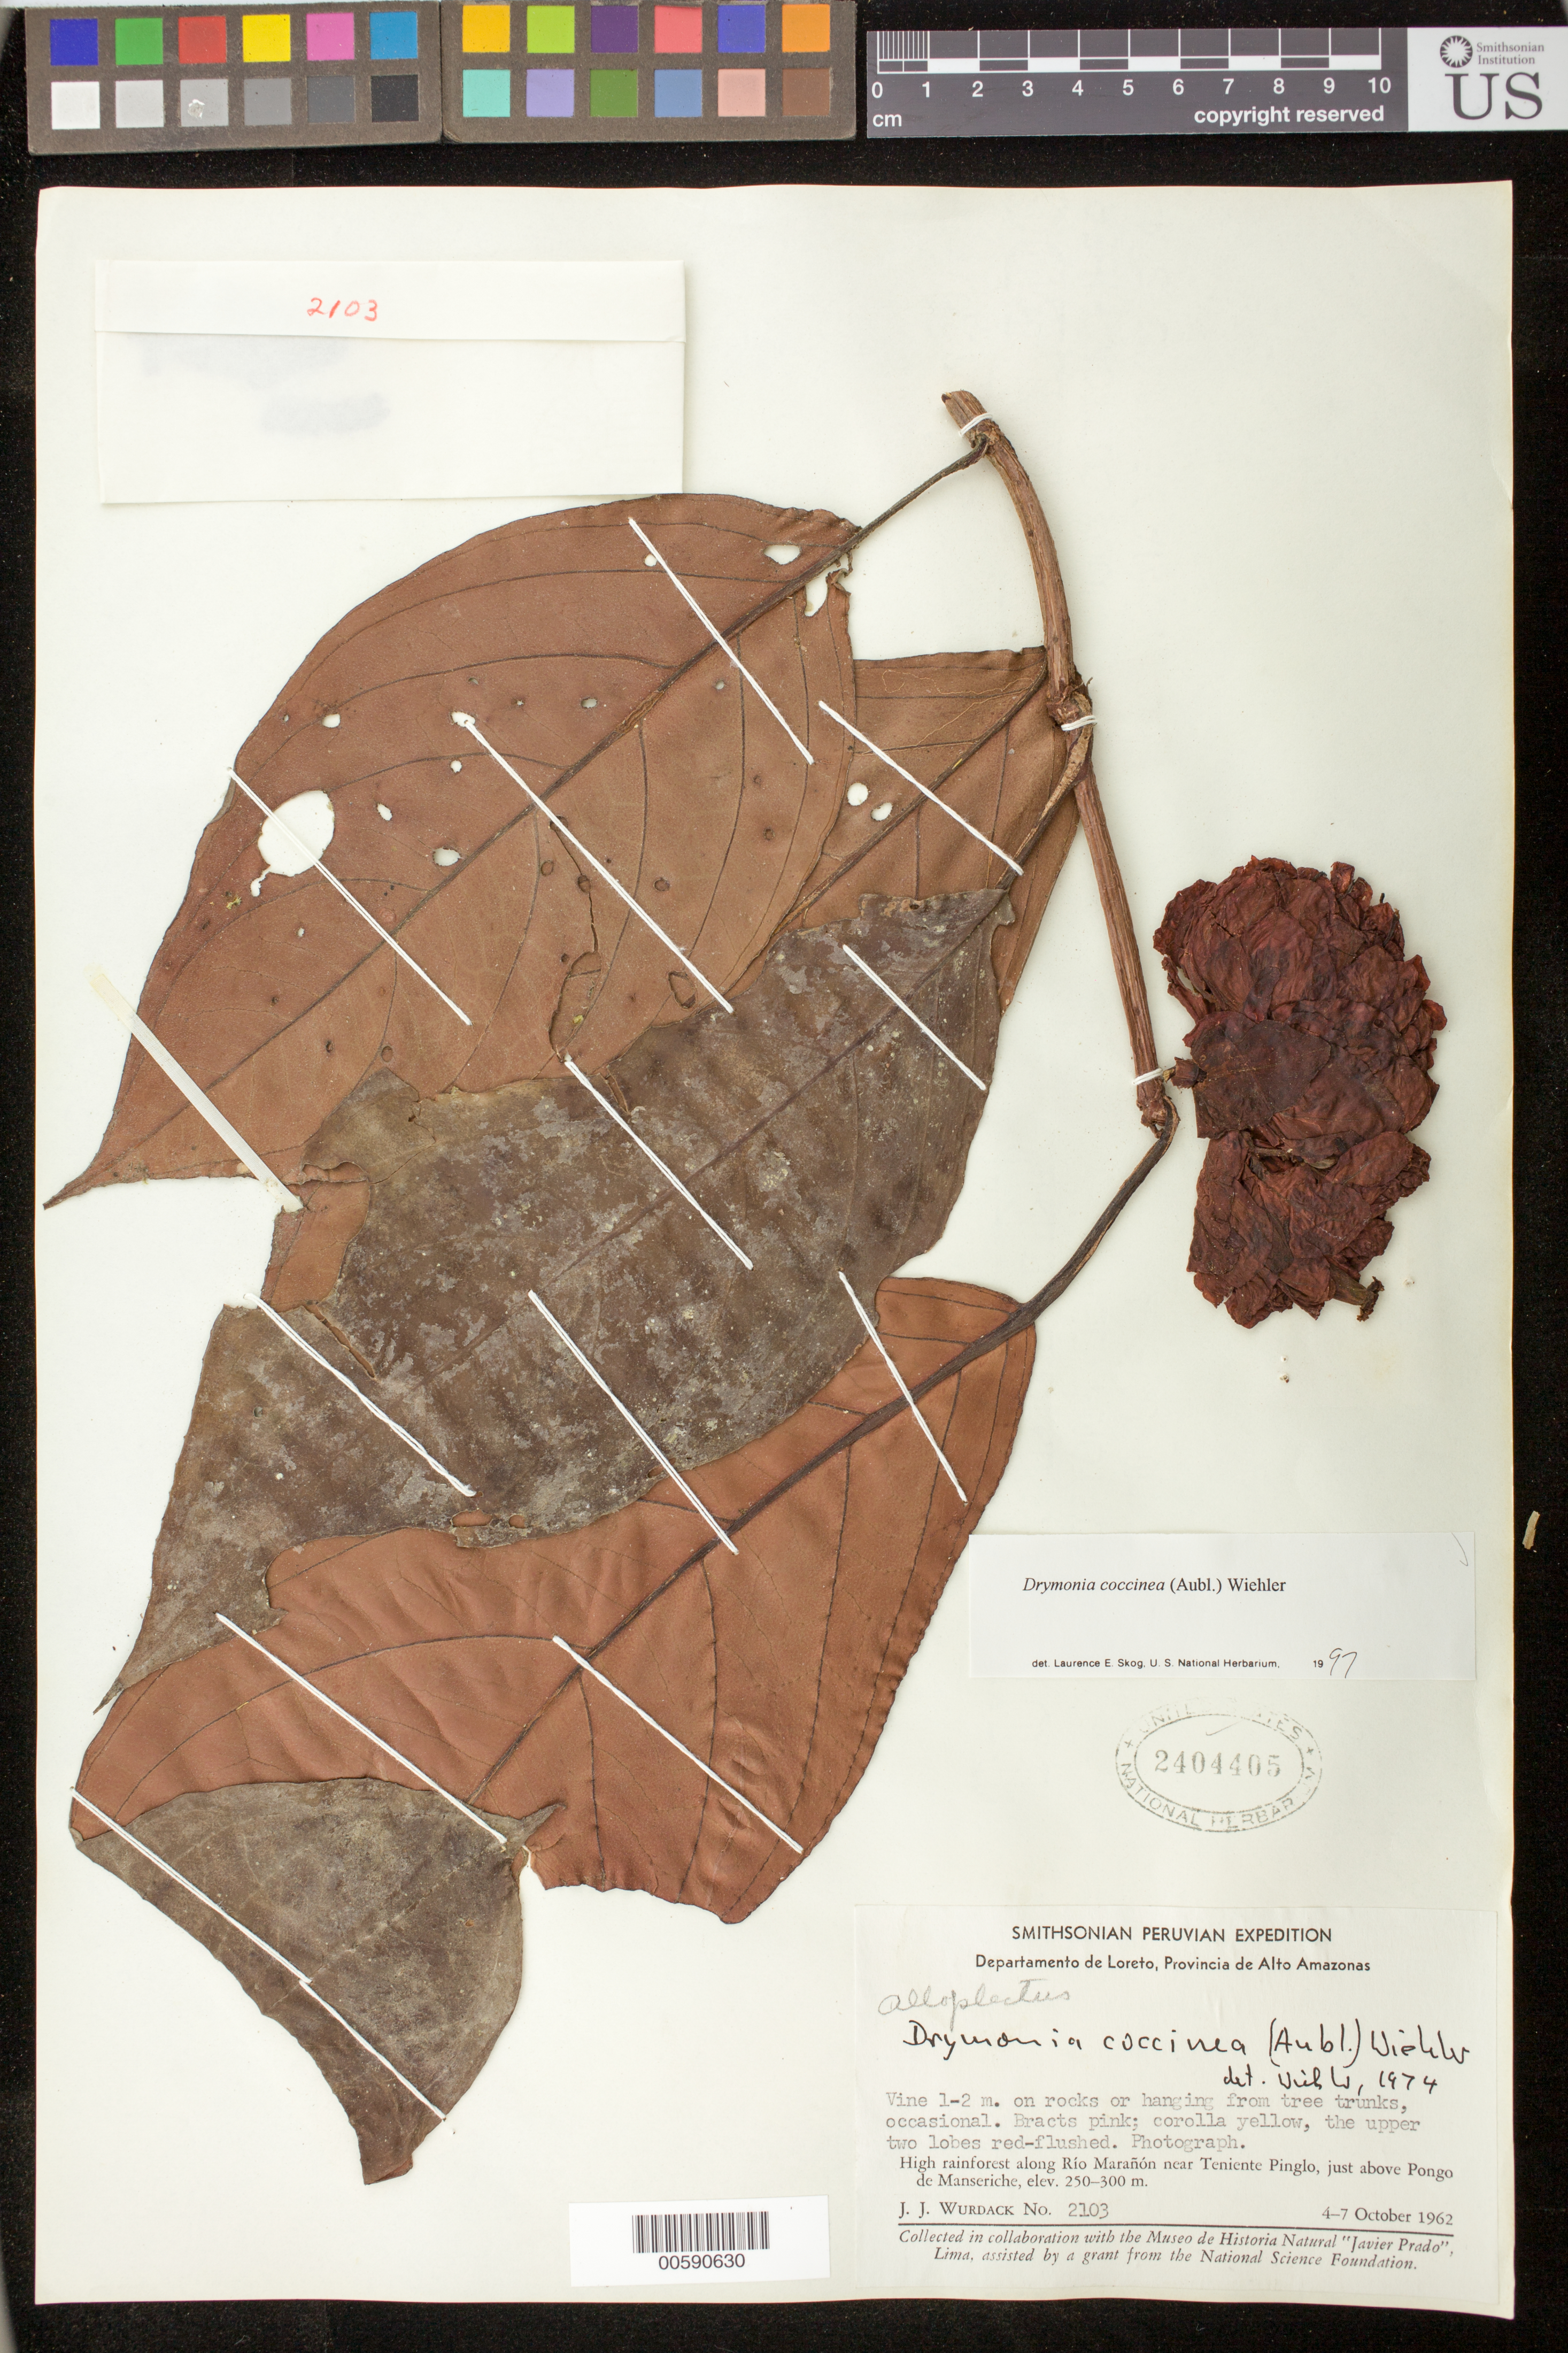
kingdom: Plantae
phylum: Tracheophyta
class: Magnoliopsida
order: Lamiales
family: Gesneriaceae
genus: Drymonia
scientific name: Drymonia coccinea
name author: (Aubl.) Wiehler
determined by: Skog, Laurence E.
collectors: J. J. Wurdack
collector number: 2103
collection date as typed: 4-7 Oct 1962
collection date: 1962-10-04/1962-10-07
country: Peru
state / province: Loreto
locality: Prov. Alto Amazonas; along Río Marañón near Teniente Pinglo, just above Pongo de Manseriche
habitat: High rainforest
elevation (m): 250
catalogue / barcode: US 2404405